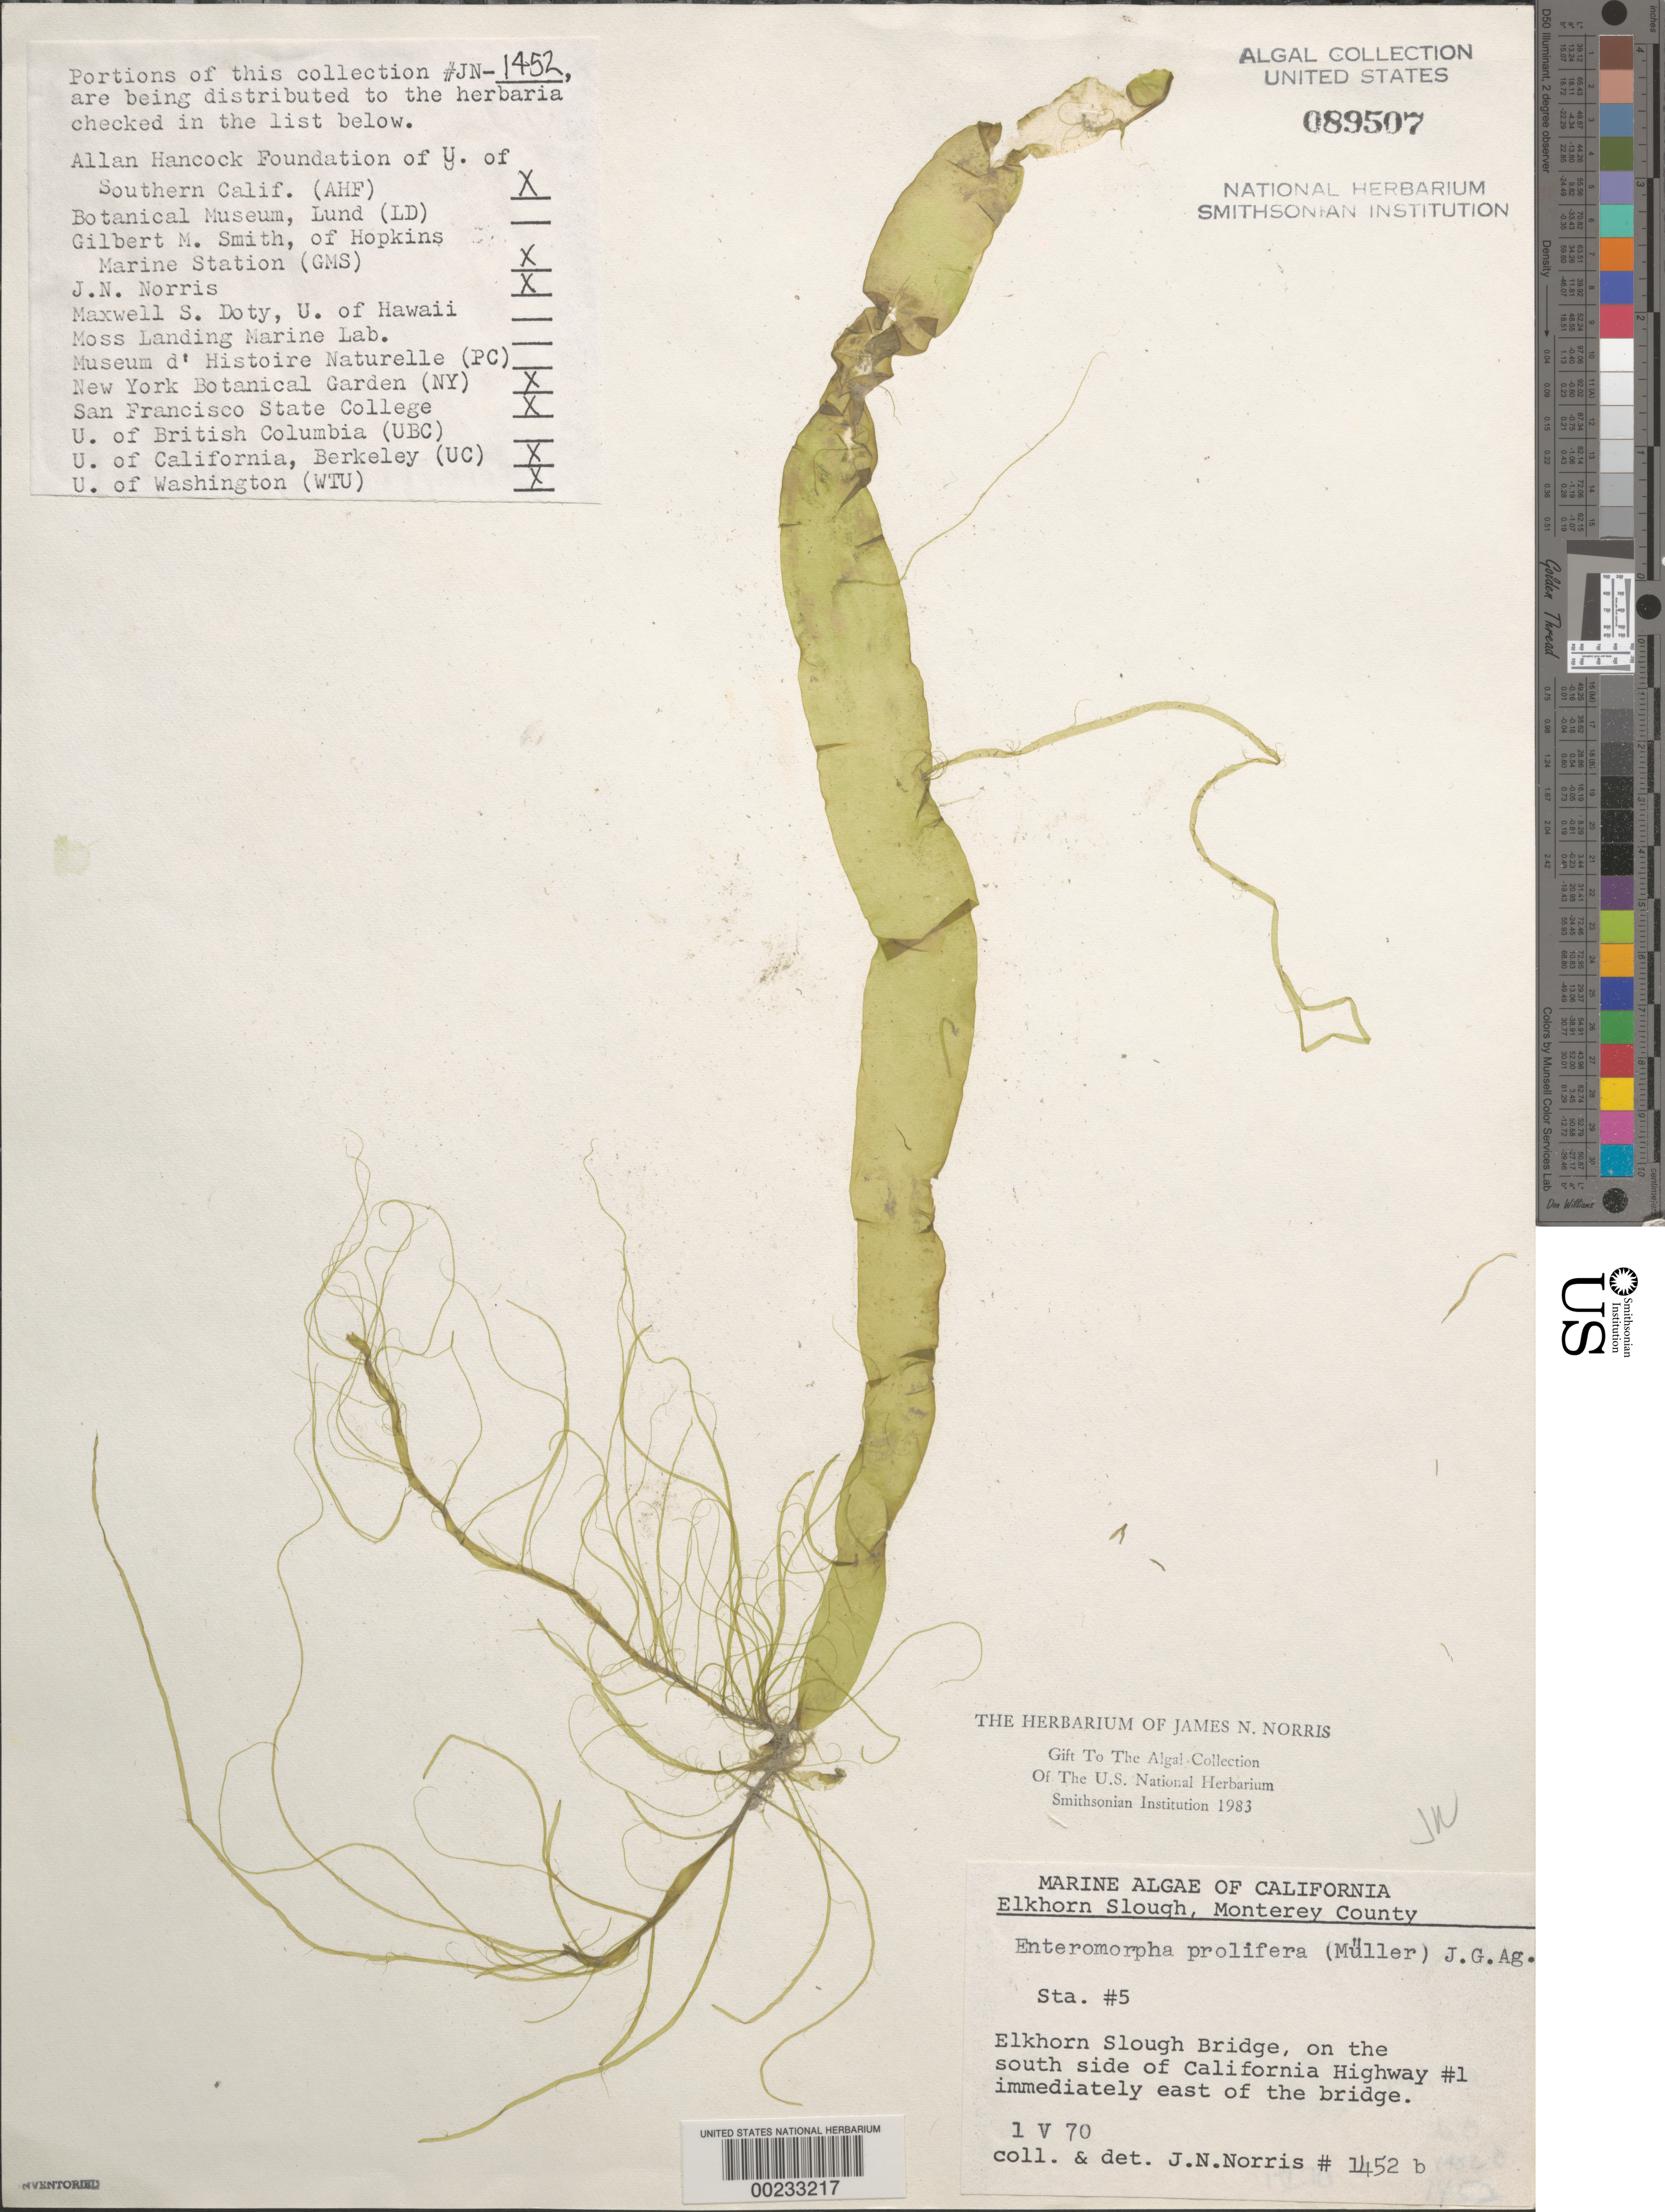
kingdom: Plantae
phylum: Chlorophyta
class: Ulvophyceae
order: Ulvales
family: Ulvaceae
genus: Ulva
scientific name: Ulva prolifera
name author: O.F. Müller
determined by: Algae name updating Project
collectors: J. N. Norris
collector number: JN-1452b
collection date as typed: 01 May 1970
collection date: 1970-05-01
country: United States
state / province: California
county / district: Monterey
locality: Elkhorn Slough, Elkhorn Slough Bridge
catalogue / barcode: US 89507